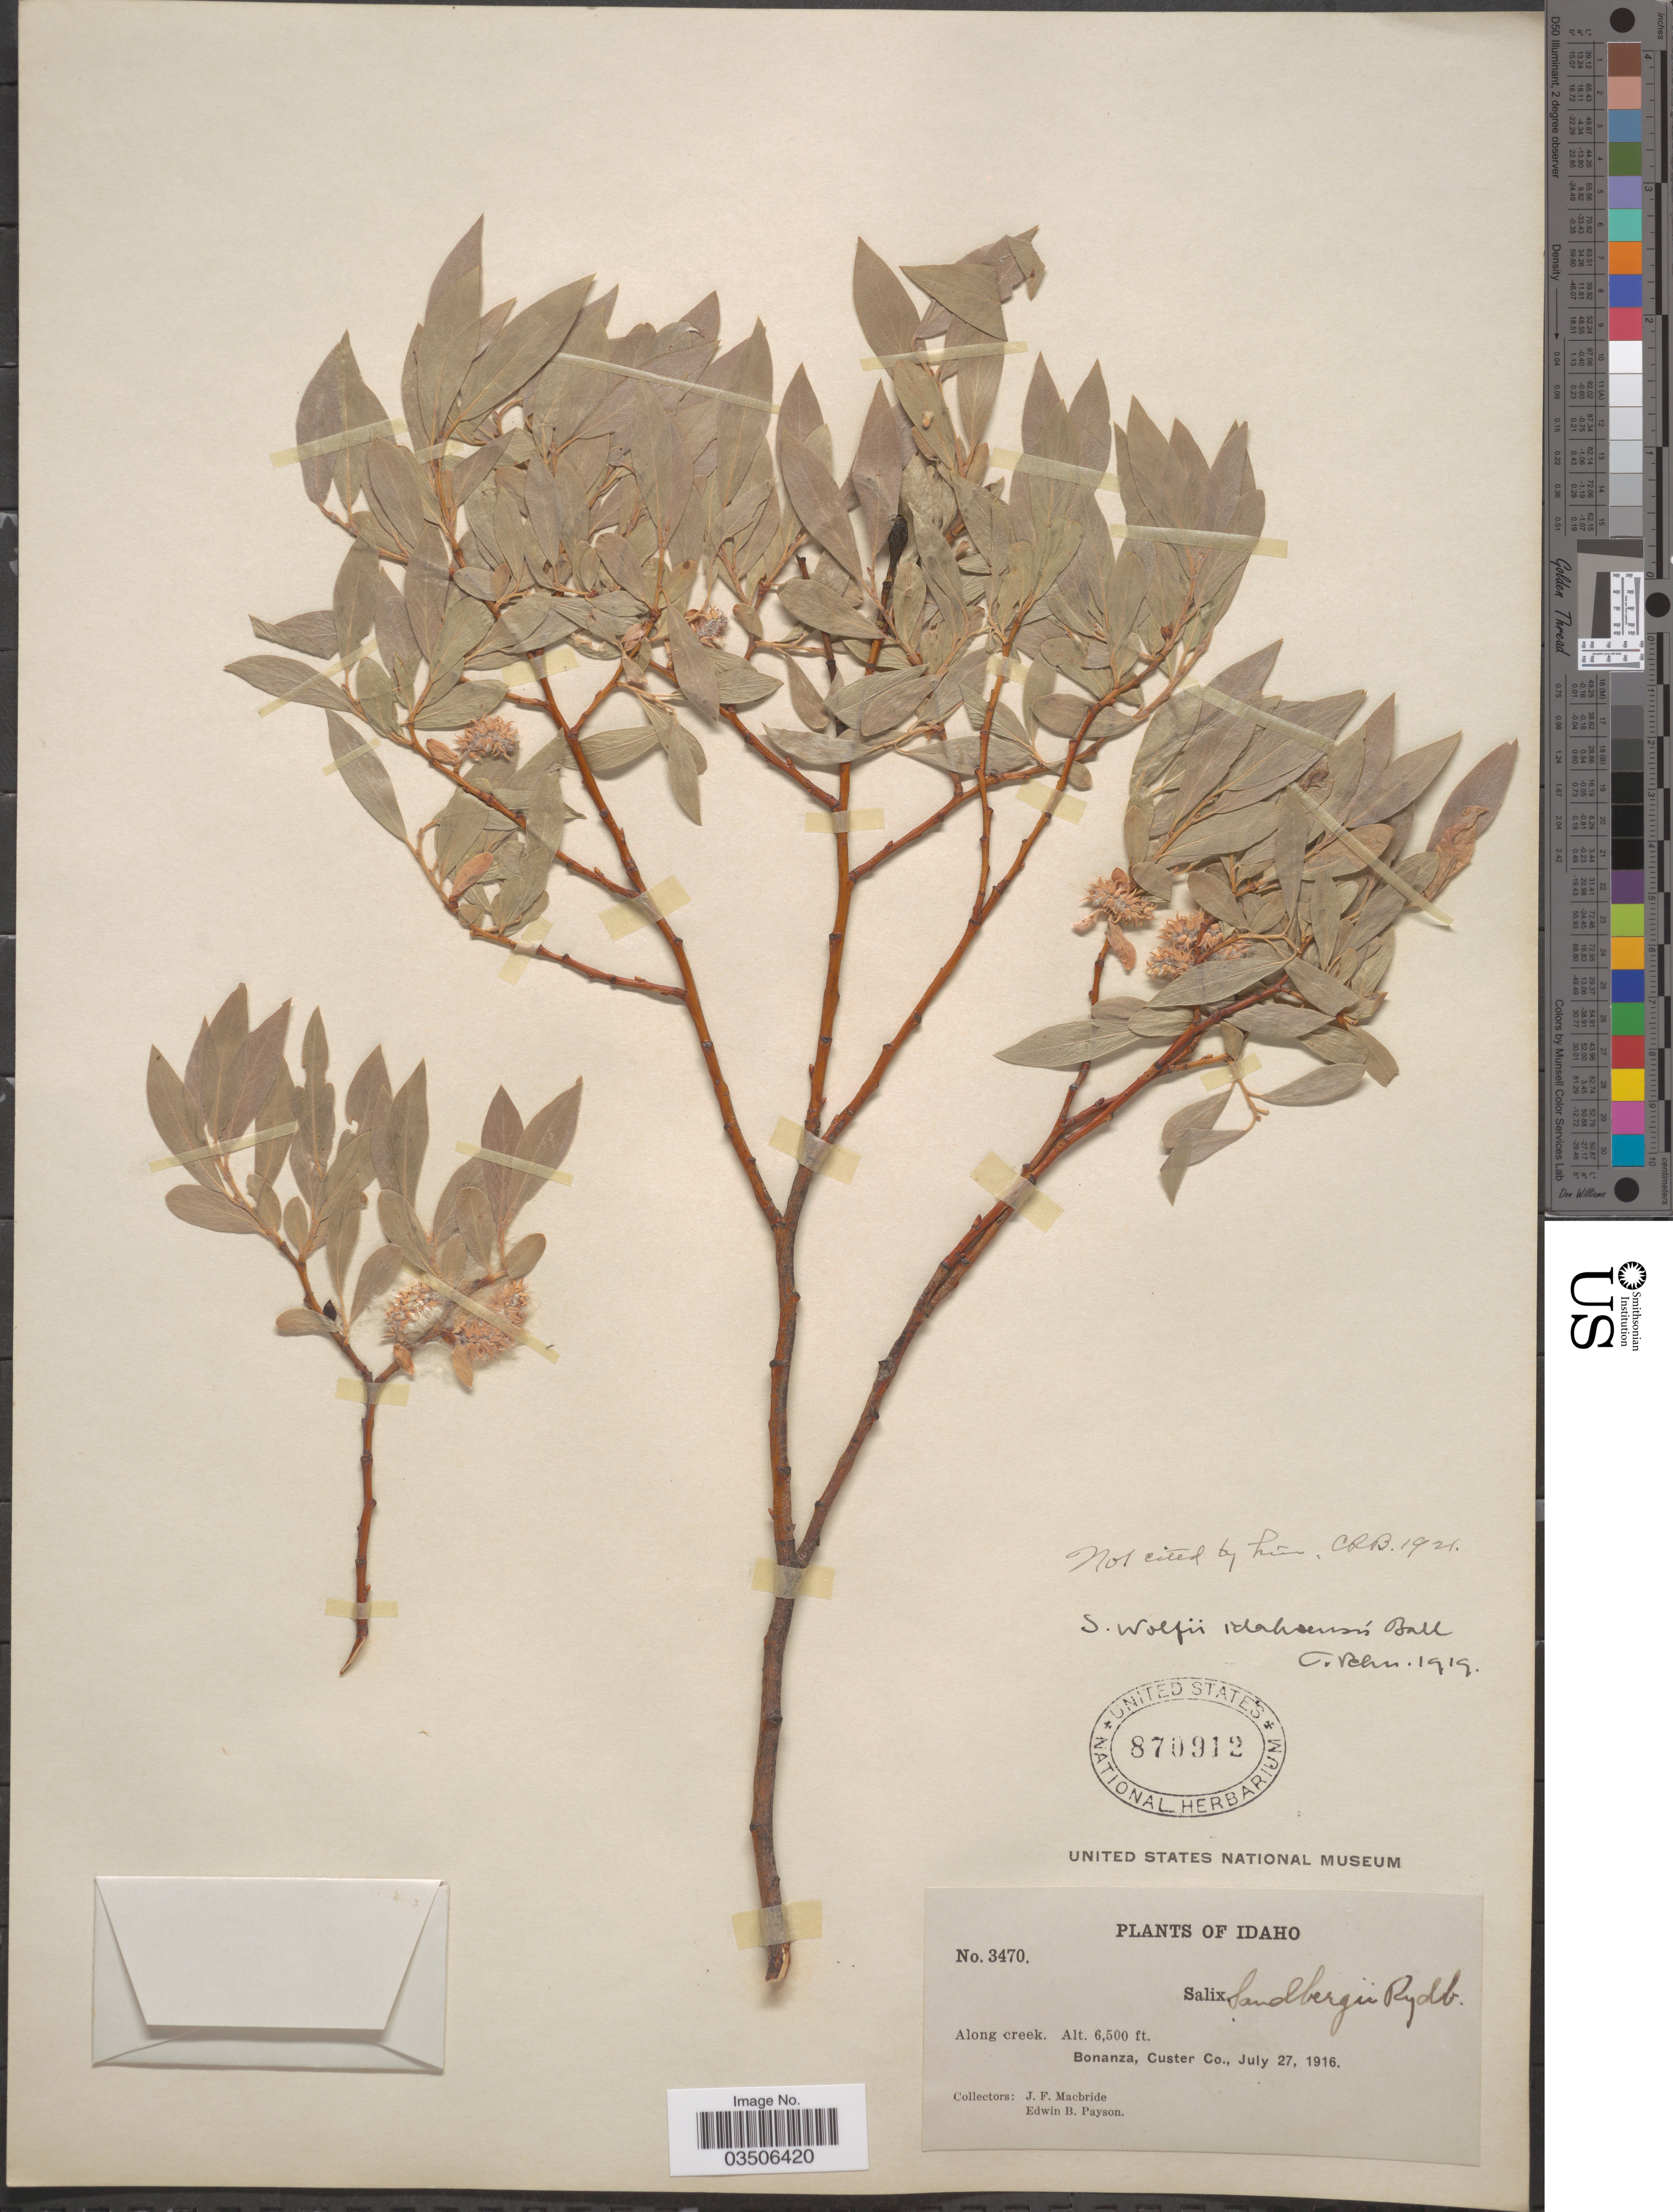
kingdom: Plantae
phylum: Tracheophyta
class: Magnoliopsida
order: Malpighiales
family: Salicaceae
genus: Salix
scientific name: Salix wolfii var. idahoensis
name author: C.R. Ball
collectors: J. F. Macbride & E. B. Payson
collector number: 3470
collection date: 1916-07-27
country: United States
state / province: Idaho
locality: Along creek. Bonanza, Custer Co.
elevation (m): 1981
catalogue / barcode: US 870912